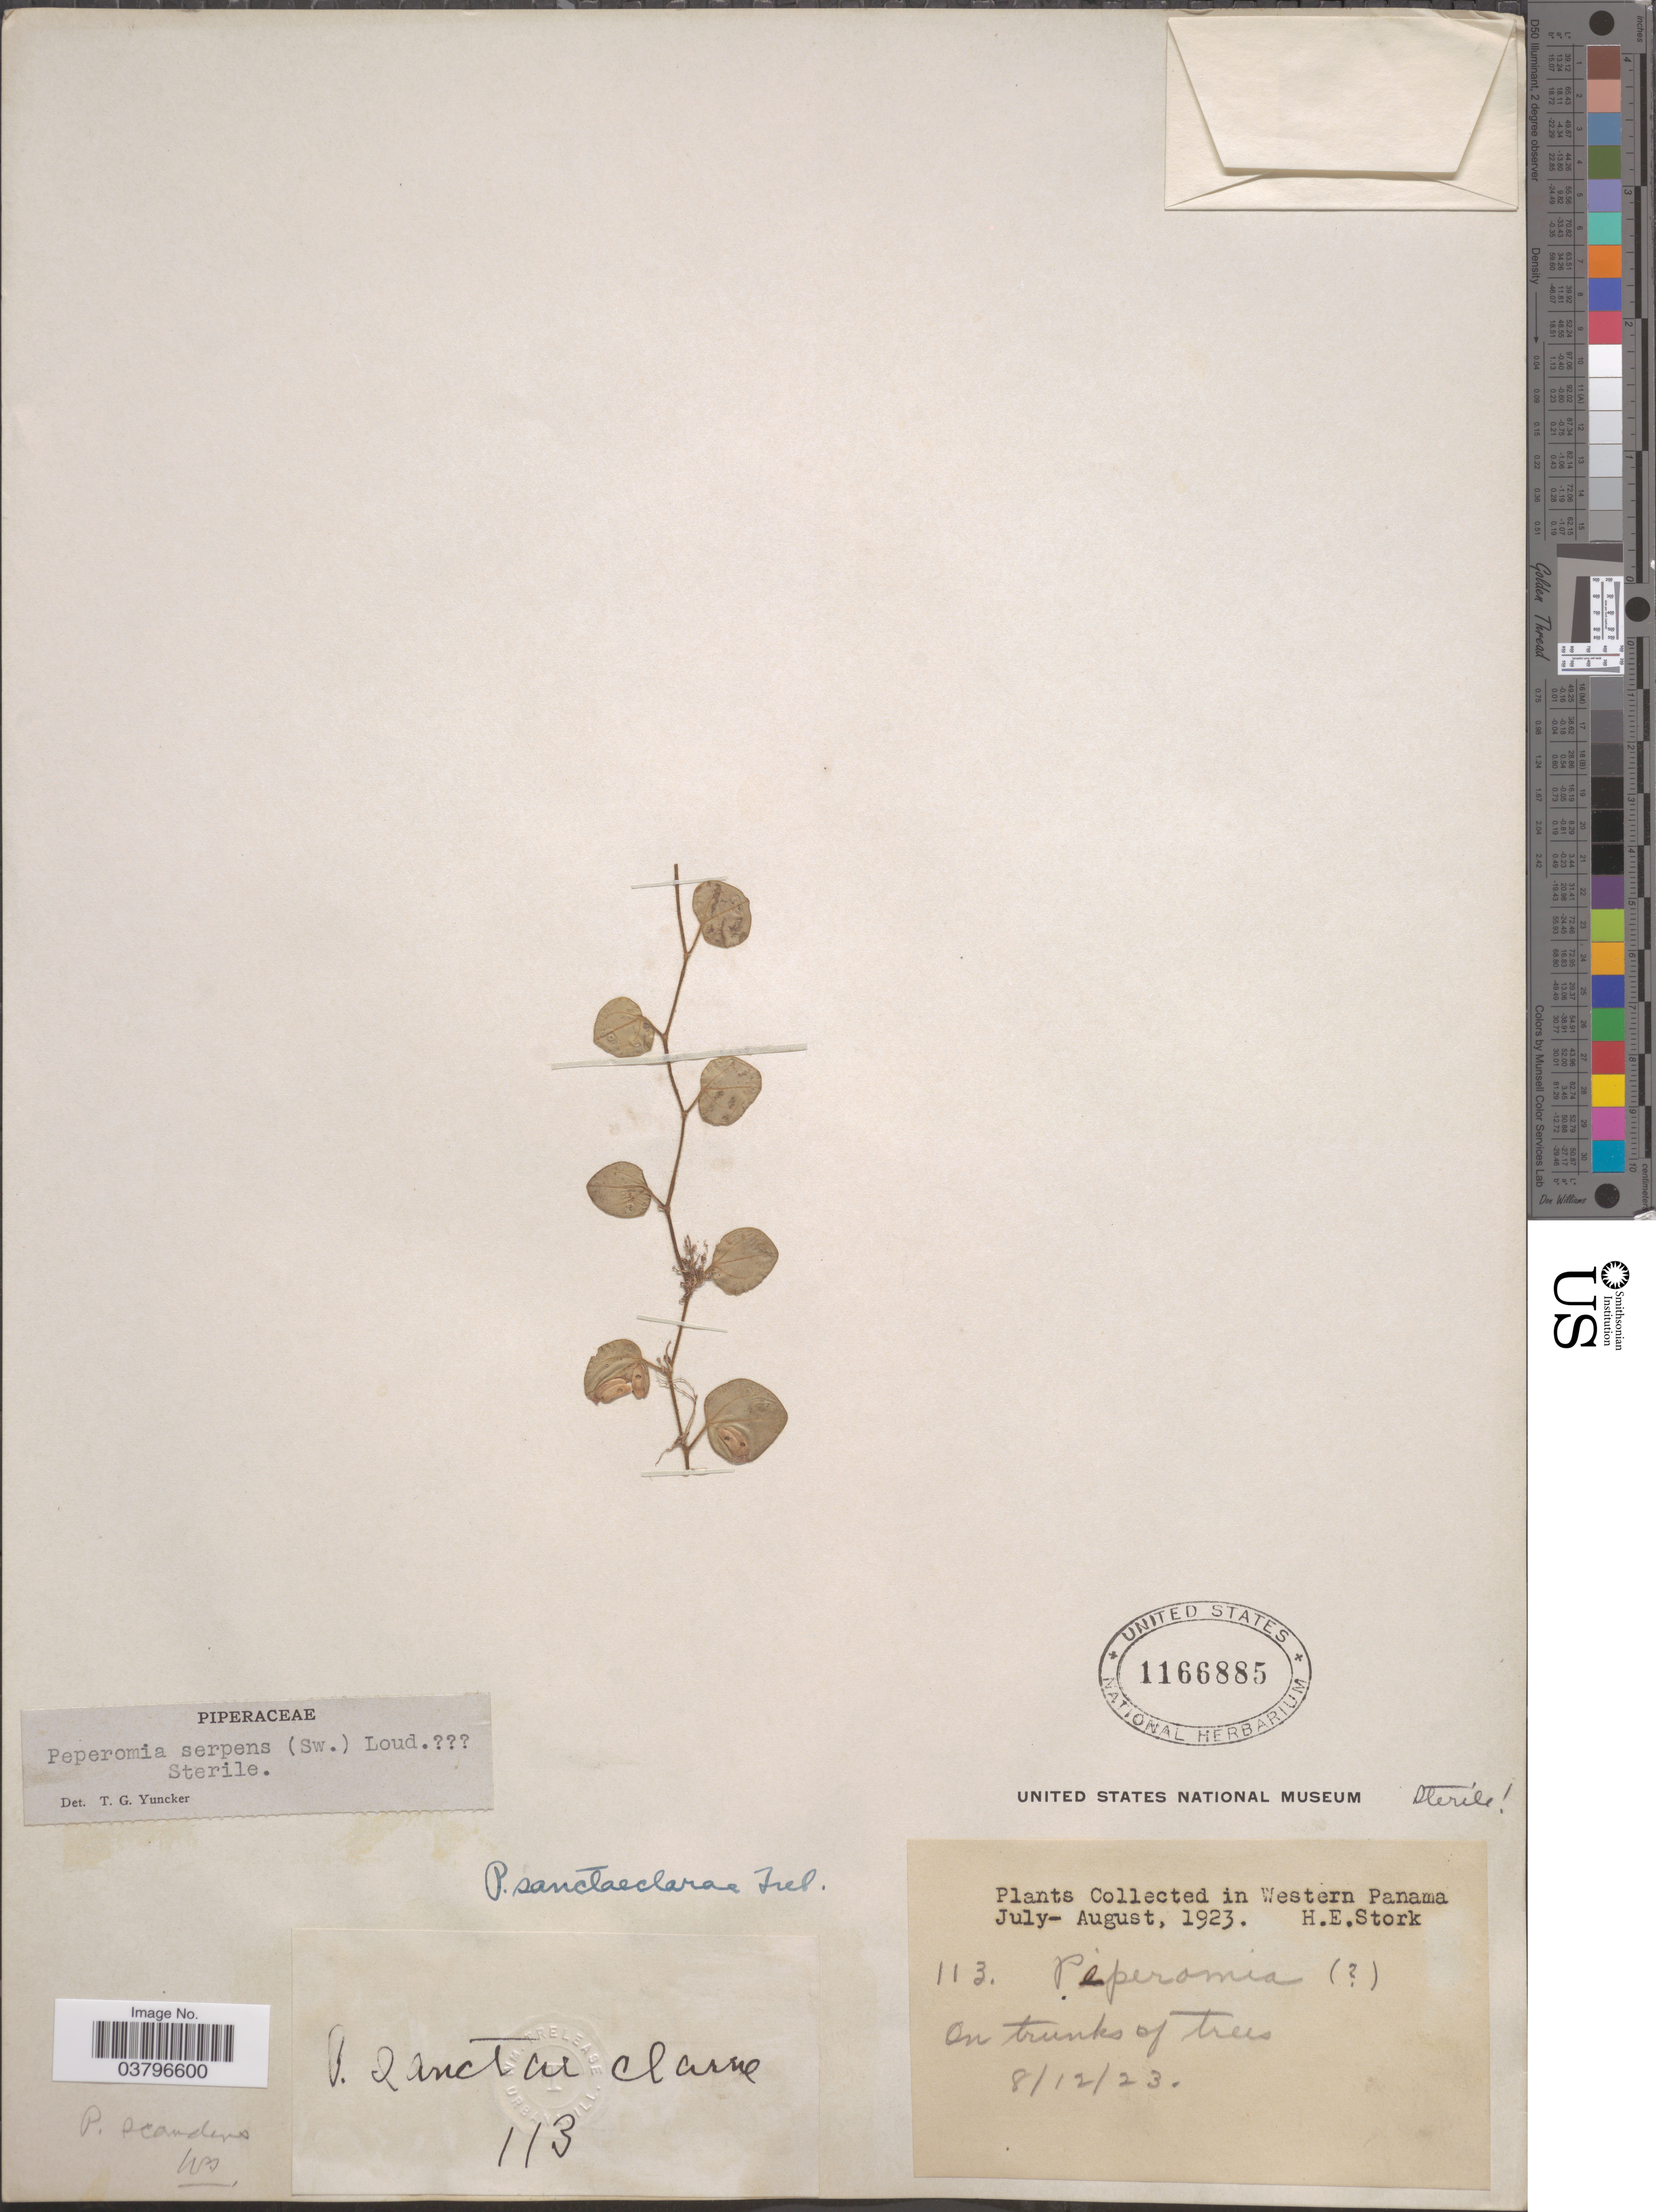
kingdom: Plantae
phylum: Tracheophyta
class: Magnoliopsida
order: Piperales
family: Piperaceae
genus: Peperomia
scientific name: Peperomia serpens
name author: (Sw.) Loudon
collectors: H. E. Stork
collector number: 113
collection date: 1923-12-08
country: Panama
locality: Western Panama.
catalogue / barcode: US 1166885